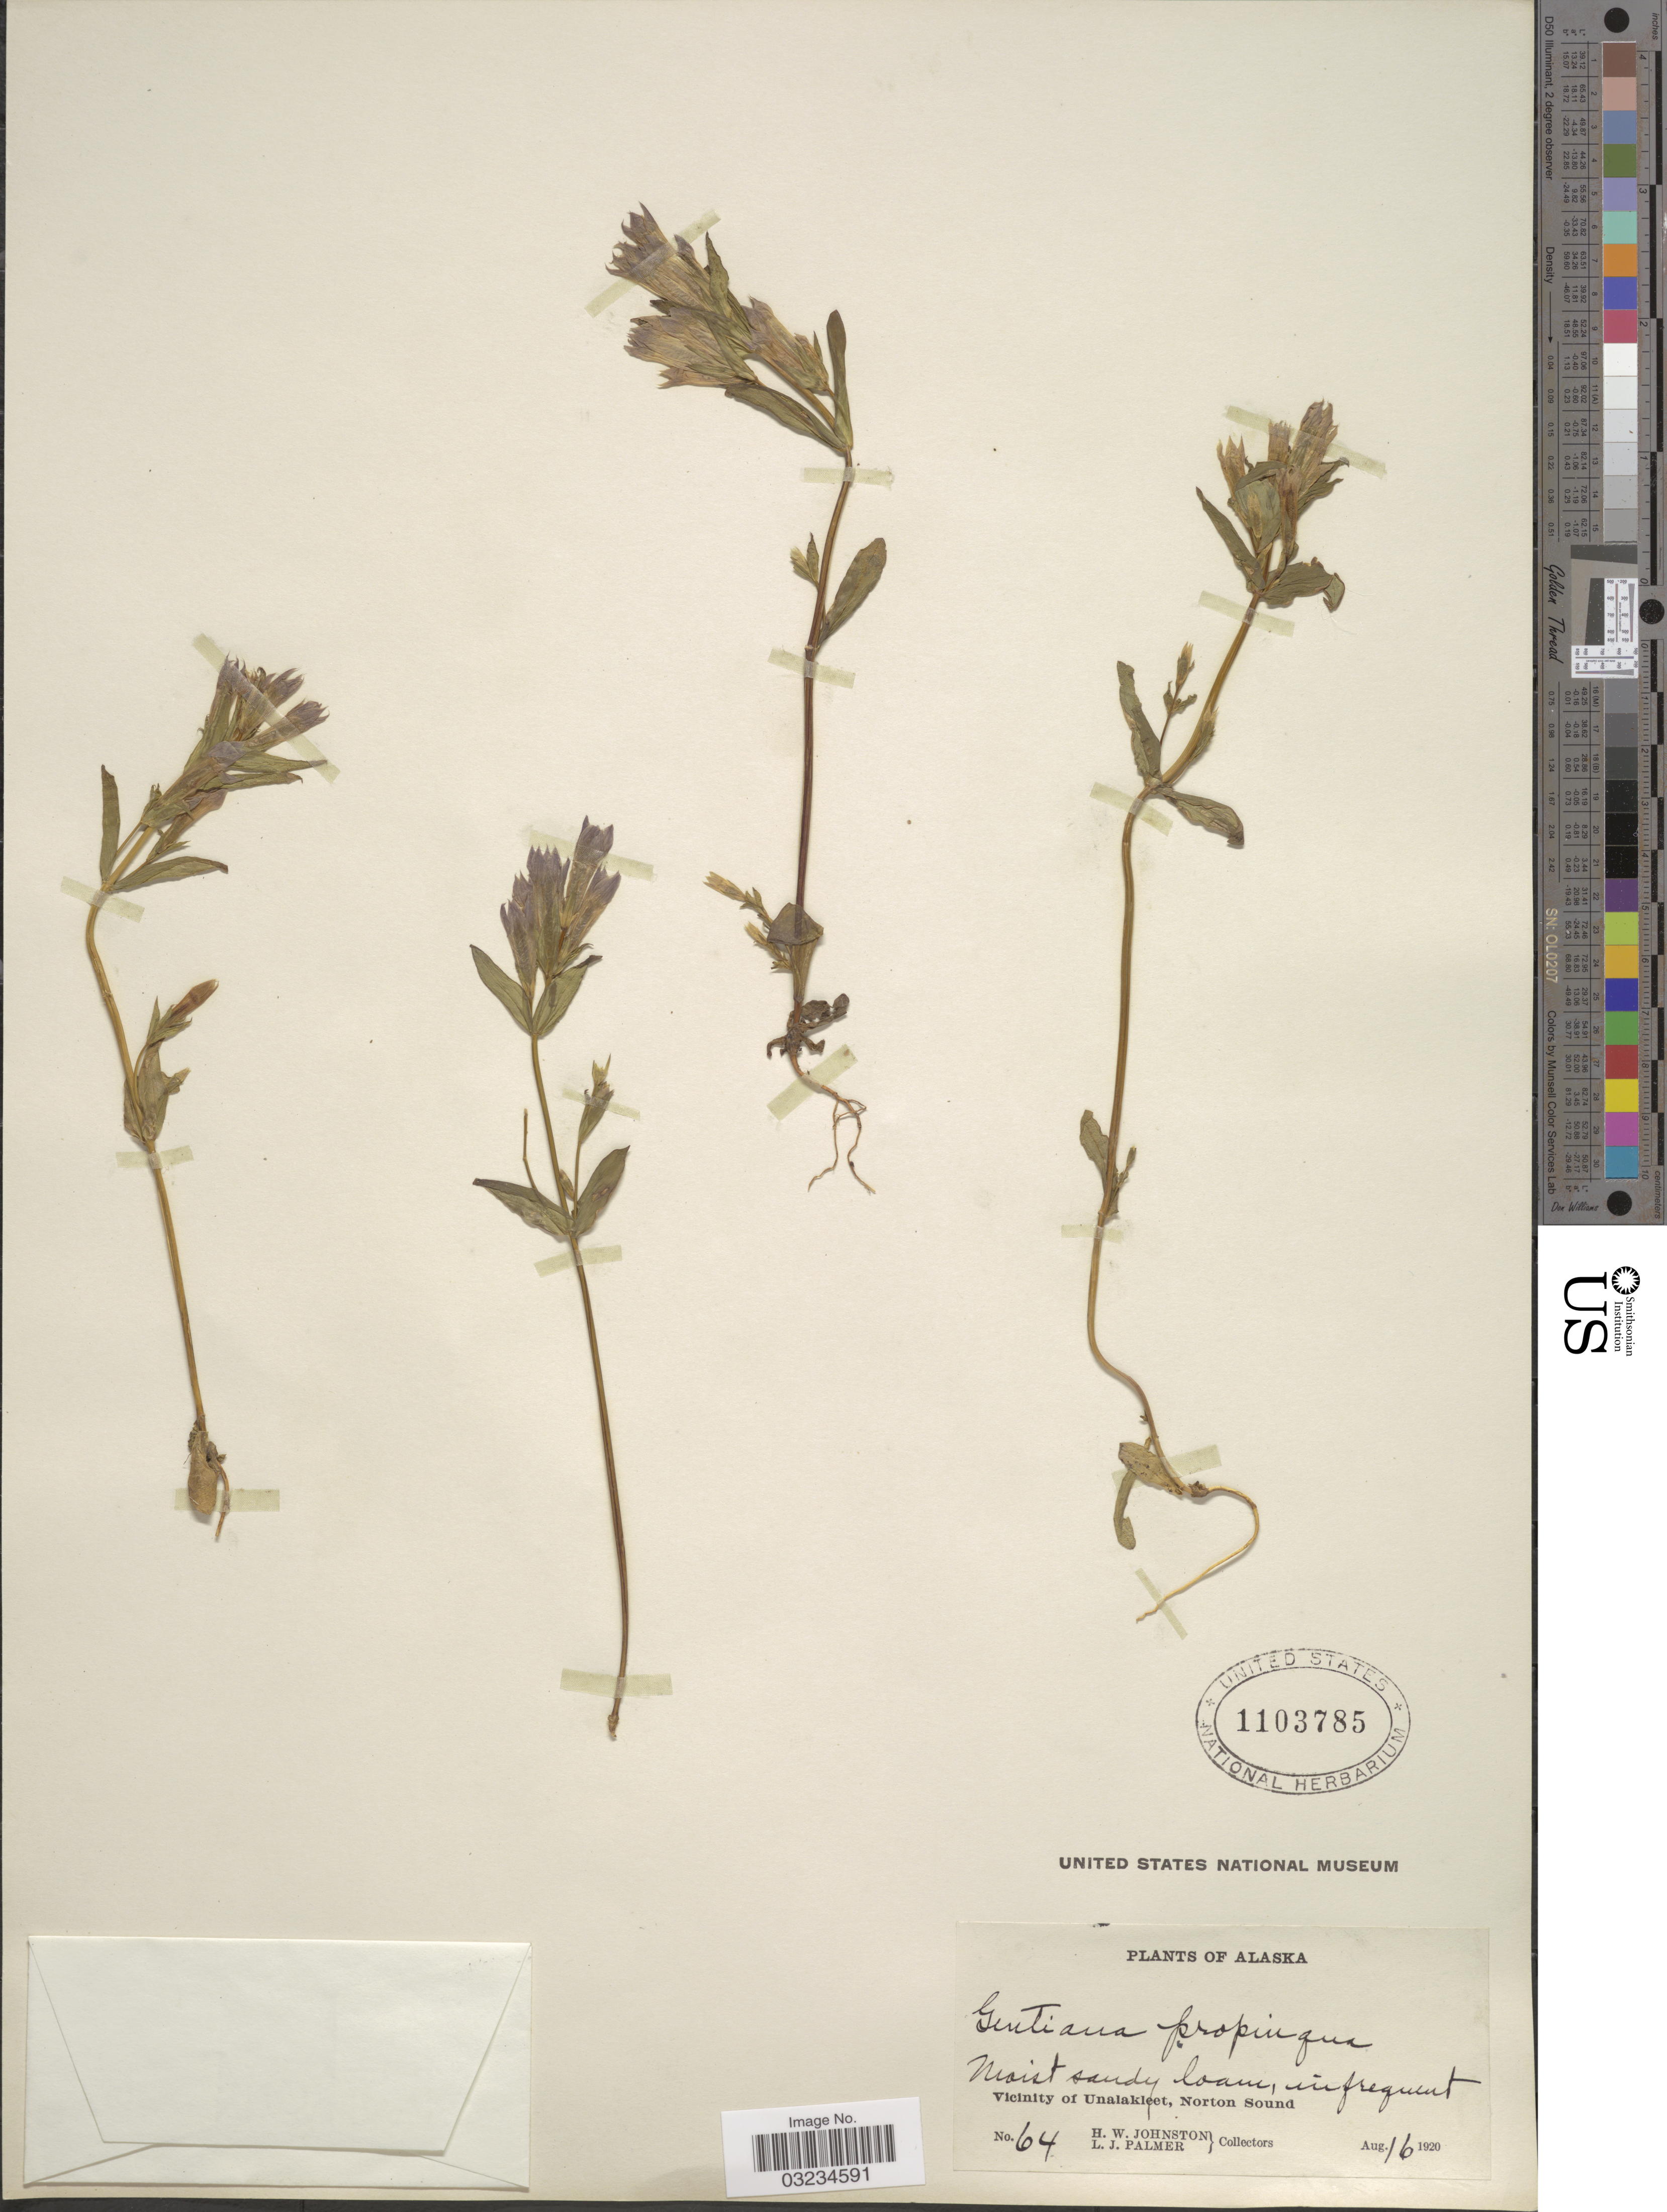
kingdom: Plantae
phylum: Tracheophyta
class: Magnoliopsida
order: Gentianales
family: Gentianaceae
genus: Gentiana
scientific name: Gentiana propinqua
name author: Richards.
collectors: H. W. Johnston & L. J. Palmer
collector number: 64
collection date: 1920-08-16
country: United States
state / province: Alaska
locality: Vicinity of Unalakleet, Norton Sound.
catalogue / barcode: US 1103785